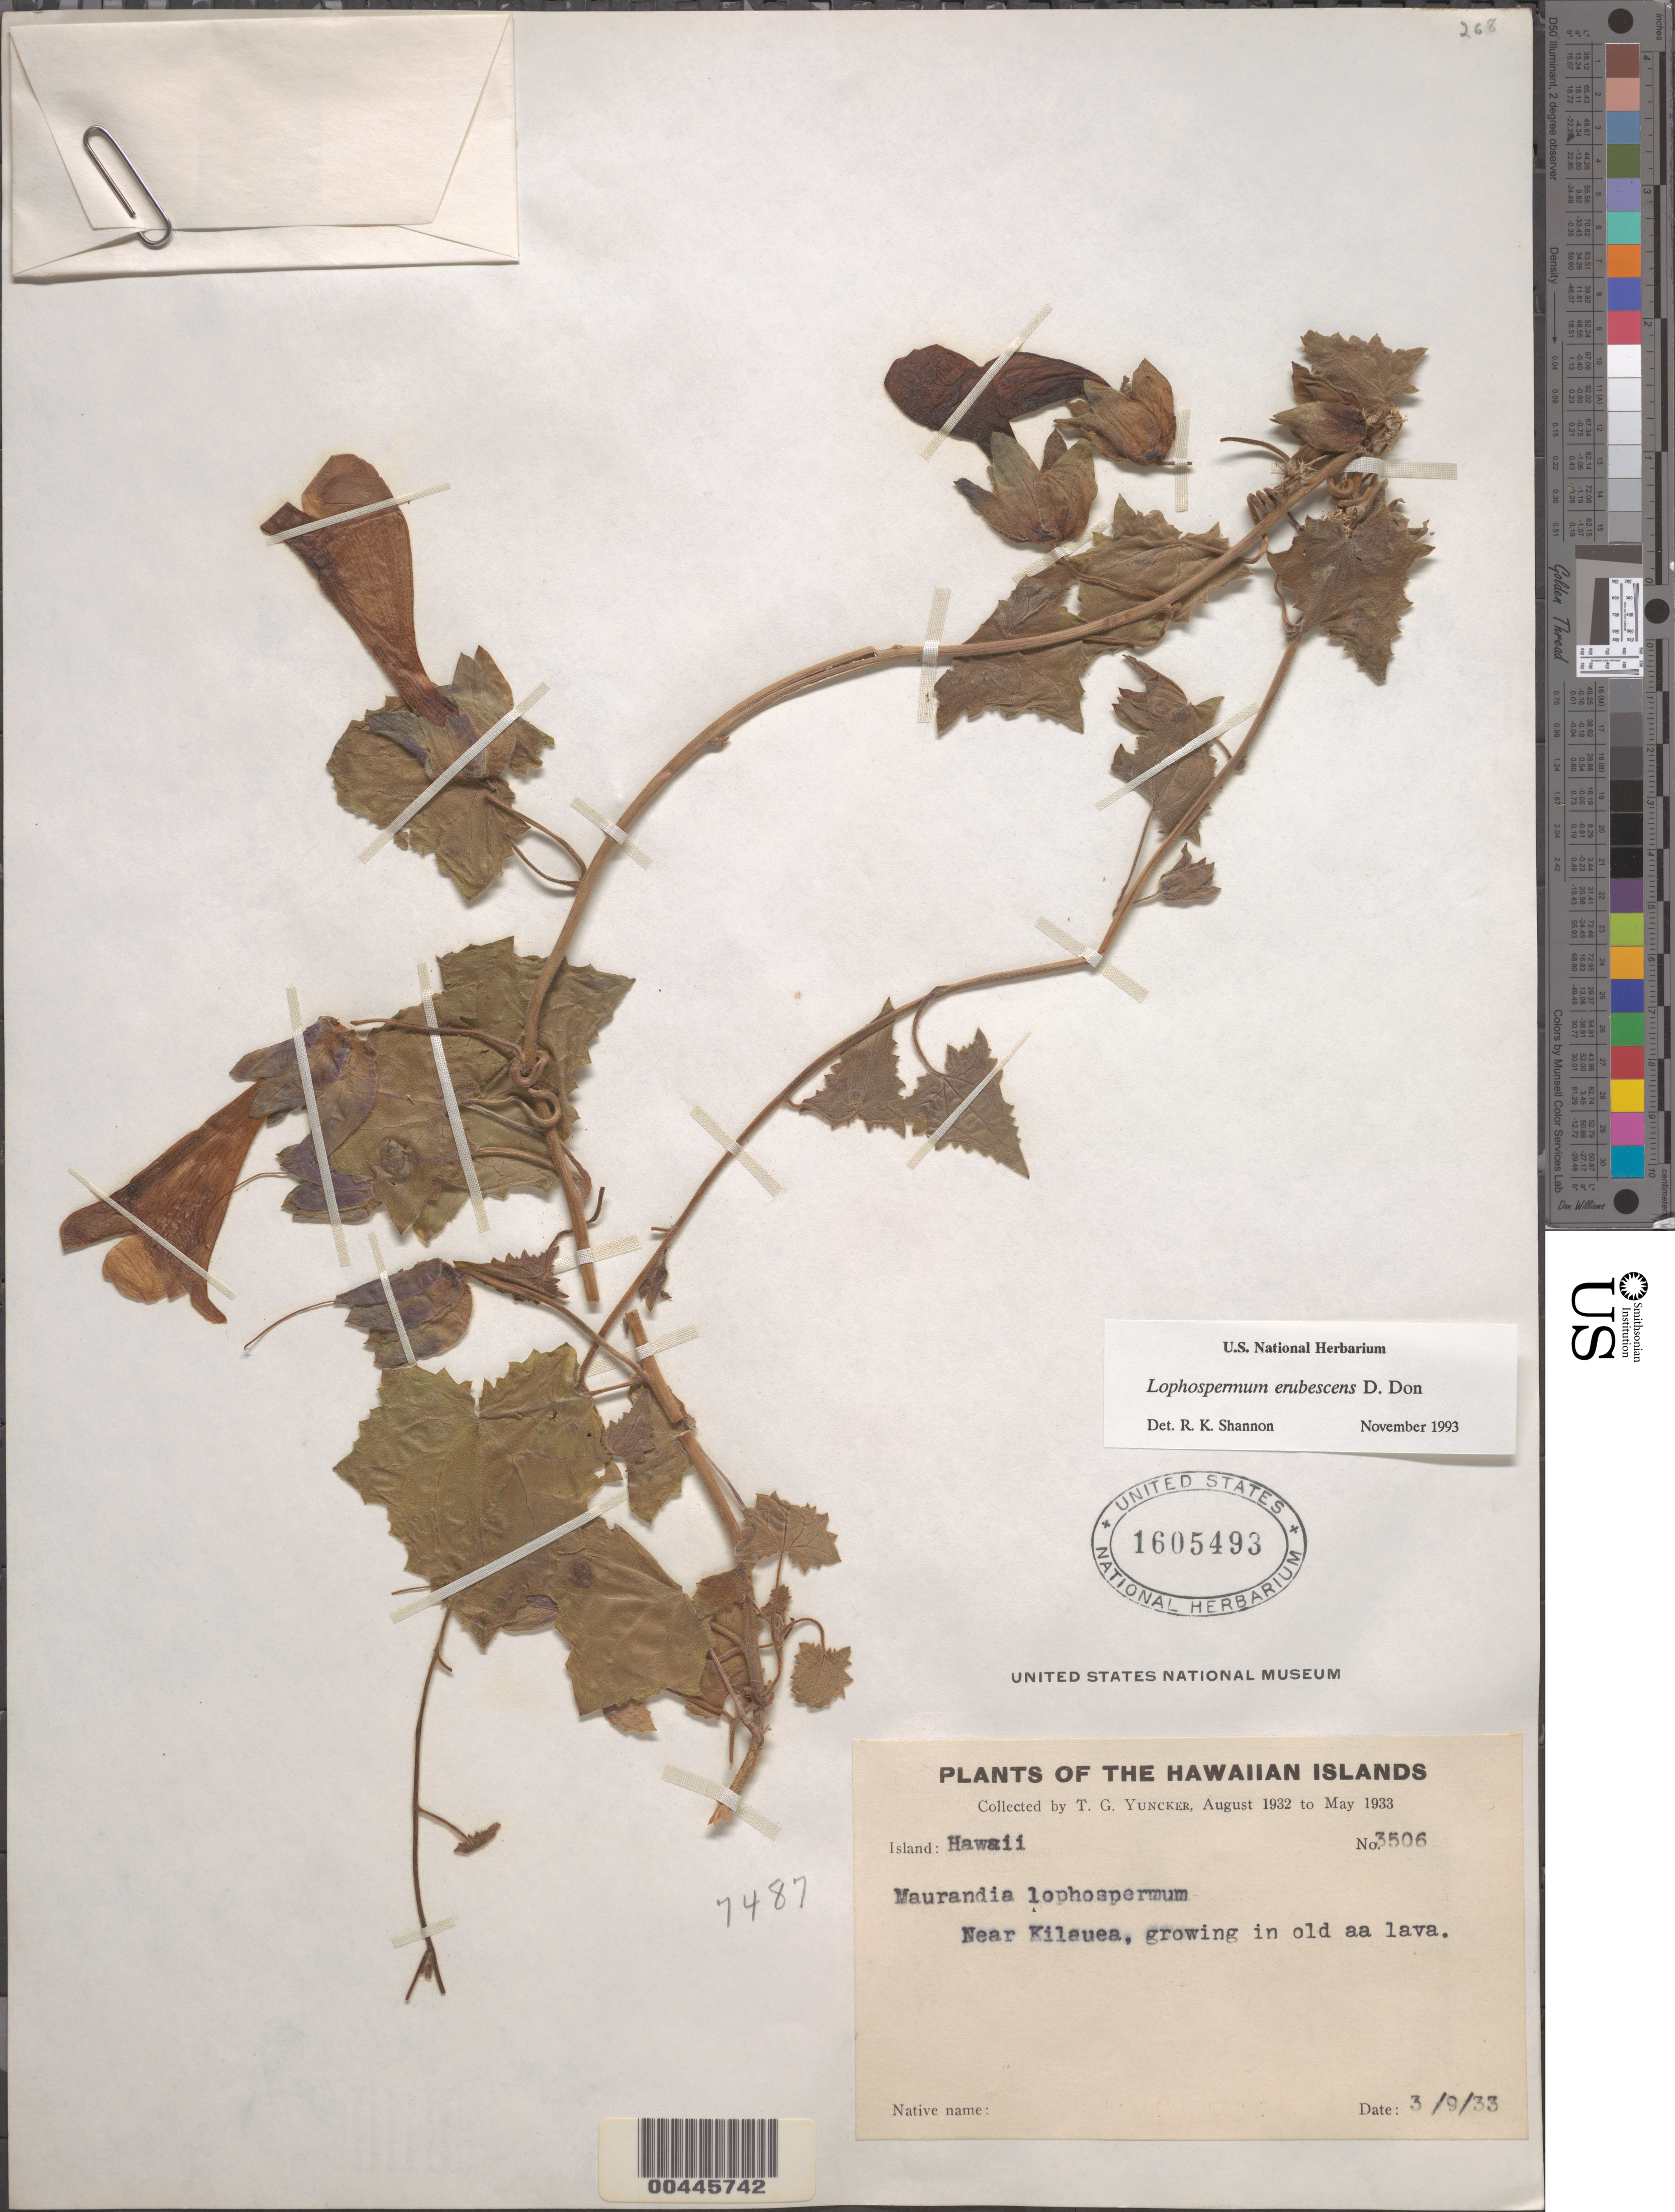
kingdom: Plantae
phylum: Tracheophyta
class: Magnoliopsida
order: Lamiales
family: Plantaginaceae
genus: Lophospermum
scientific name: Lophospermum erubescens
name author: D. Don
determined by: Shannon, R. K., (UNITED STATES)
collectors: T. G. Yuncker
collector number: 3506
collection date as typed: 3 Sep 1933 or 9 Mar 1933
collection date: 1933-03-09 or 1933-09-03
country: United States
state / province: Hawaii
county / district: Hawaii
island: Hawaii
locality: Near Kilauea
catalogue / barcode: US 1605493